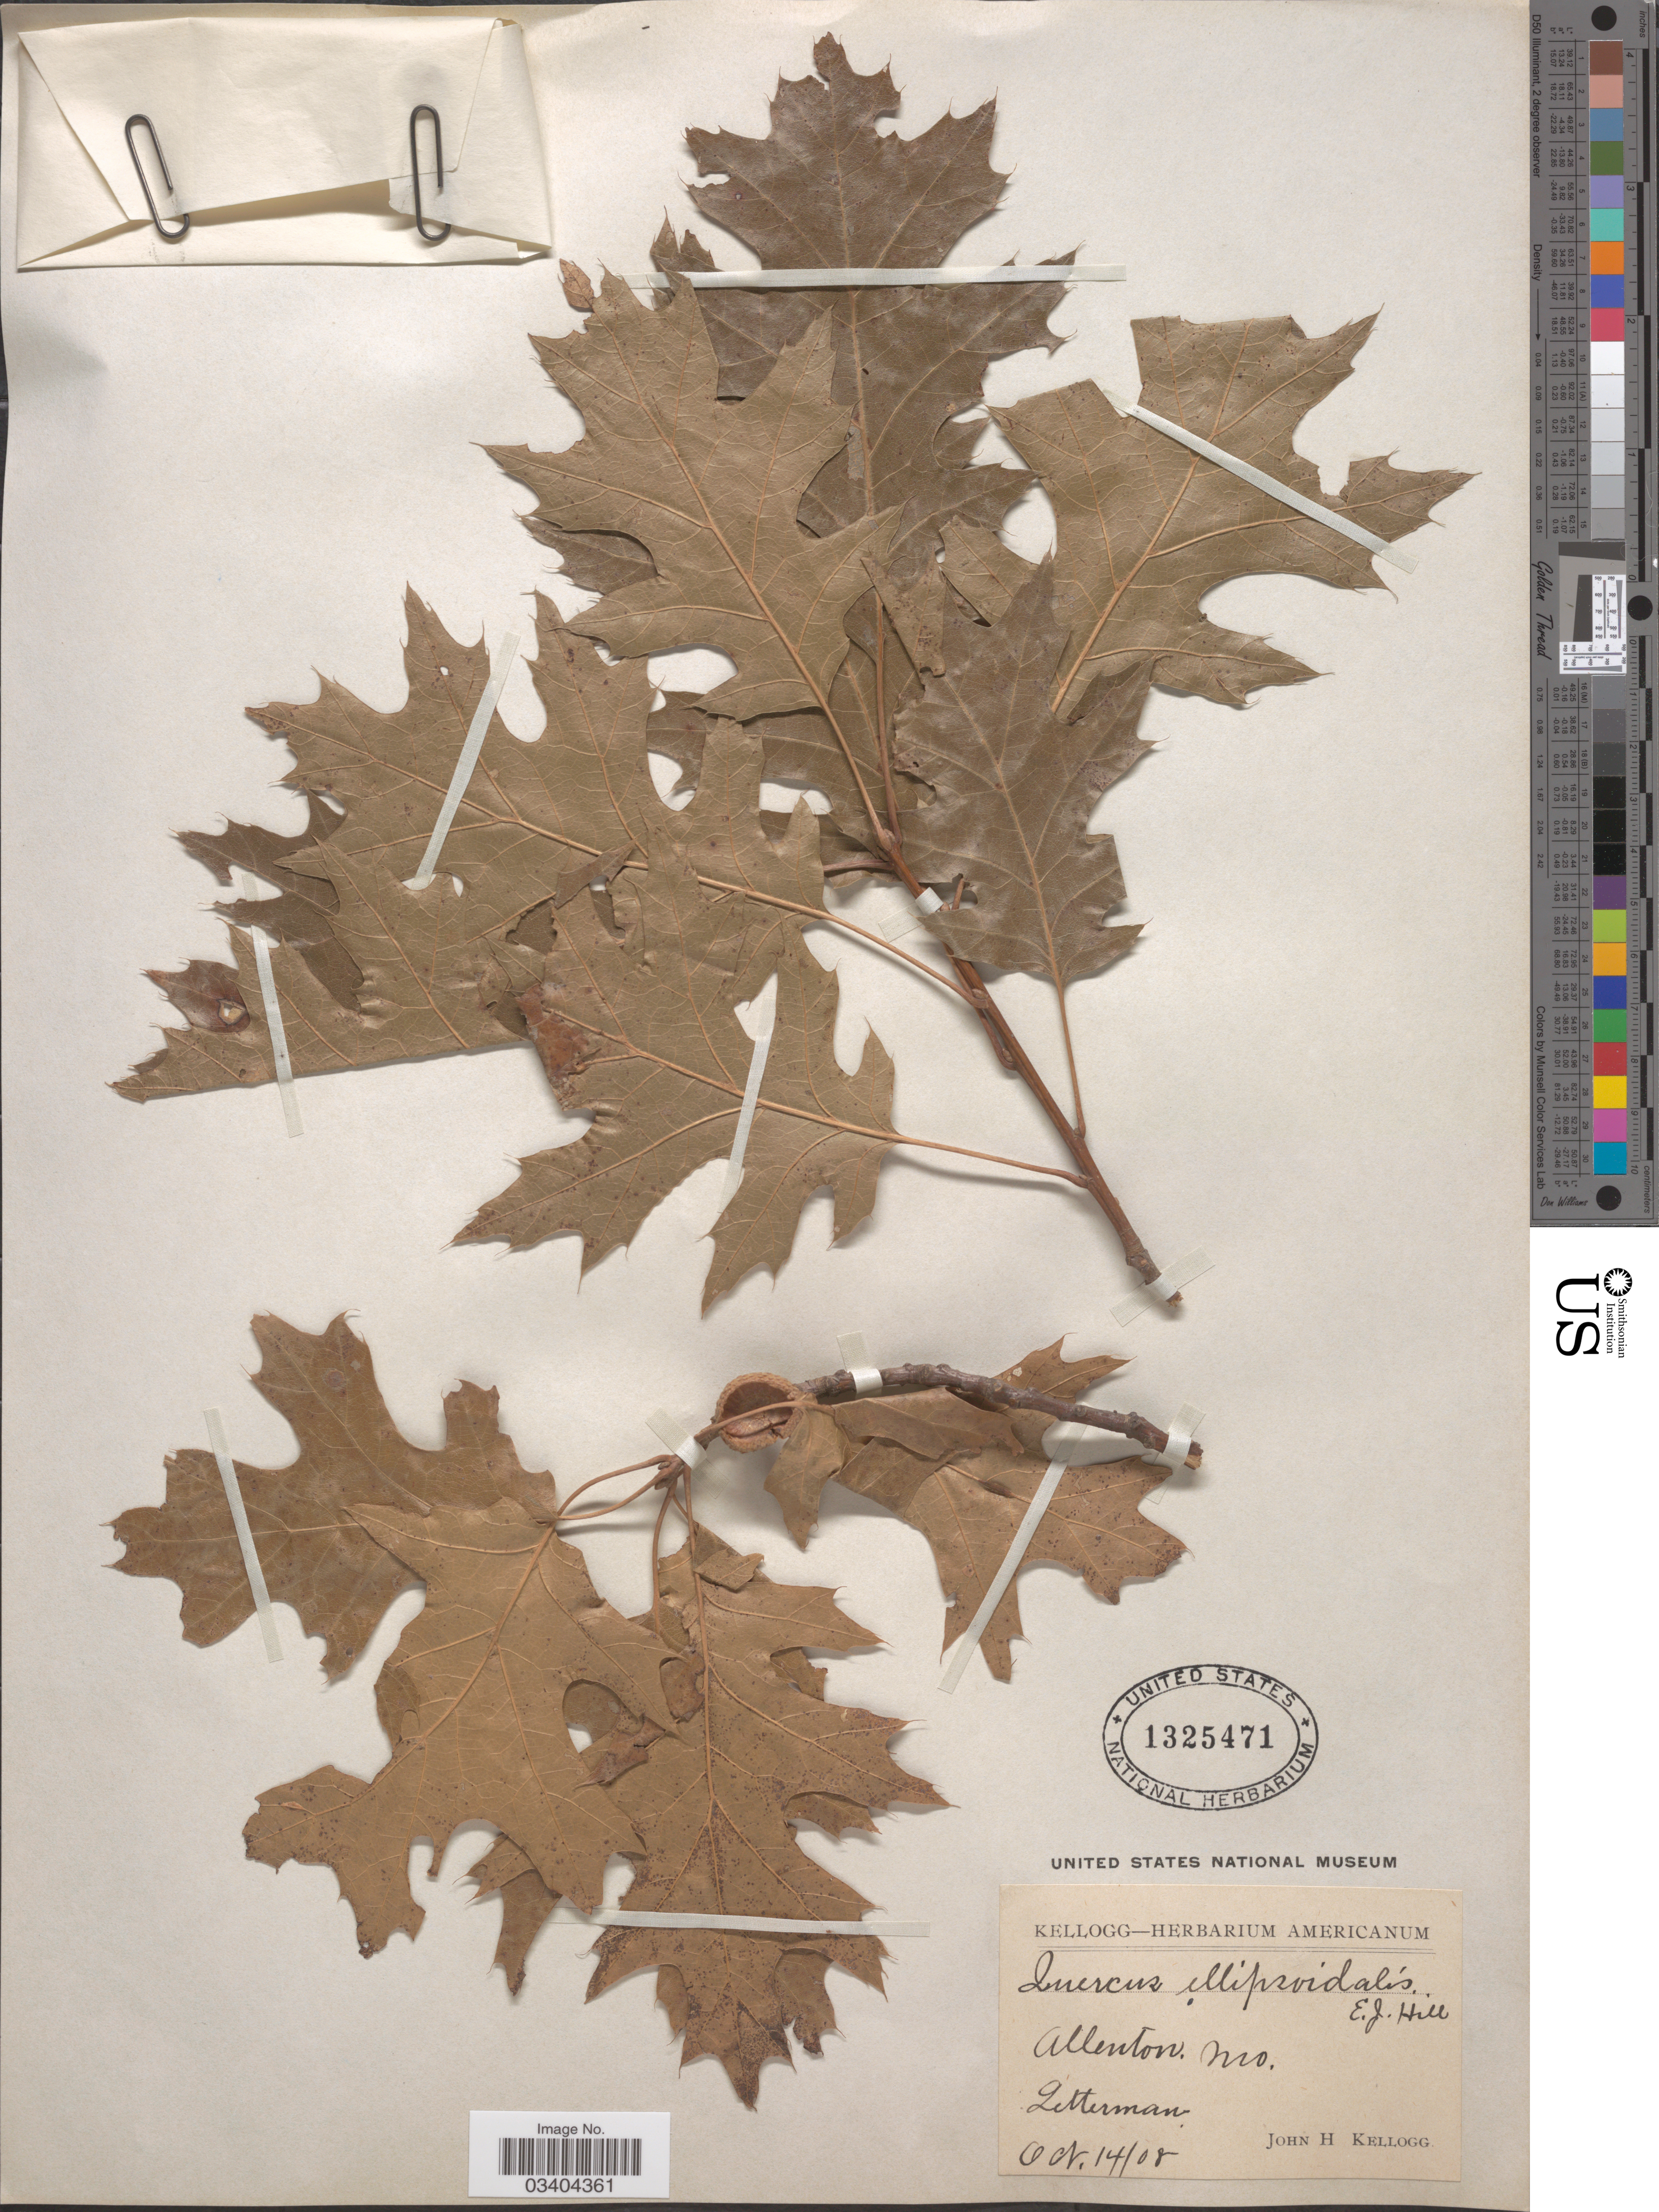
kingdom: Plantae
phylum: Tracheophyta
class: Magnoliopsida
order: Fagales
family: Fagaceae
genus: Quercus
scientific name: Quercus ellipsoidalis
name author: E.J. Hill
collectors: J. H. Kellogg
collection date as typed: Transcribed d/m/y: 14/10/8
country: United States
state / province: Missouri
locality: Allenton.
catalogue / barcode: US 1325471